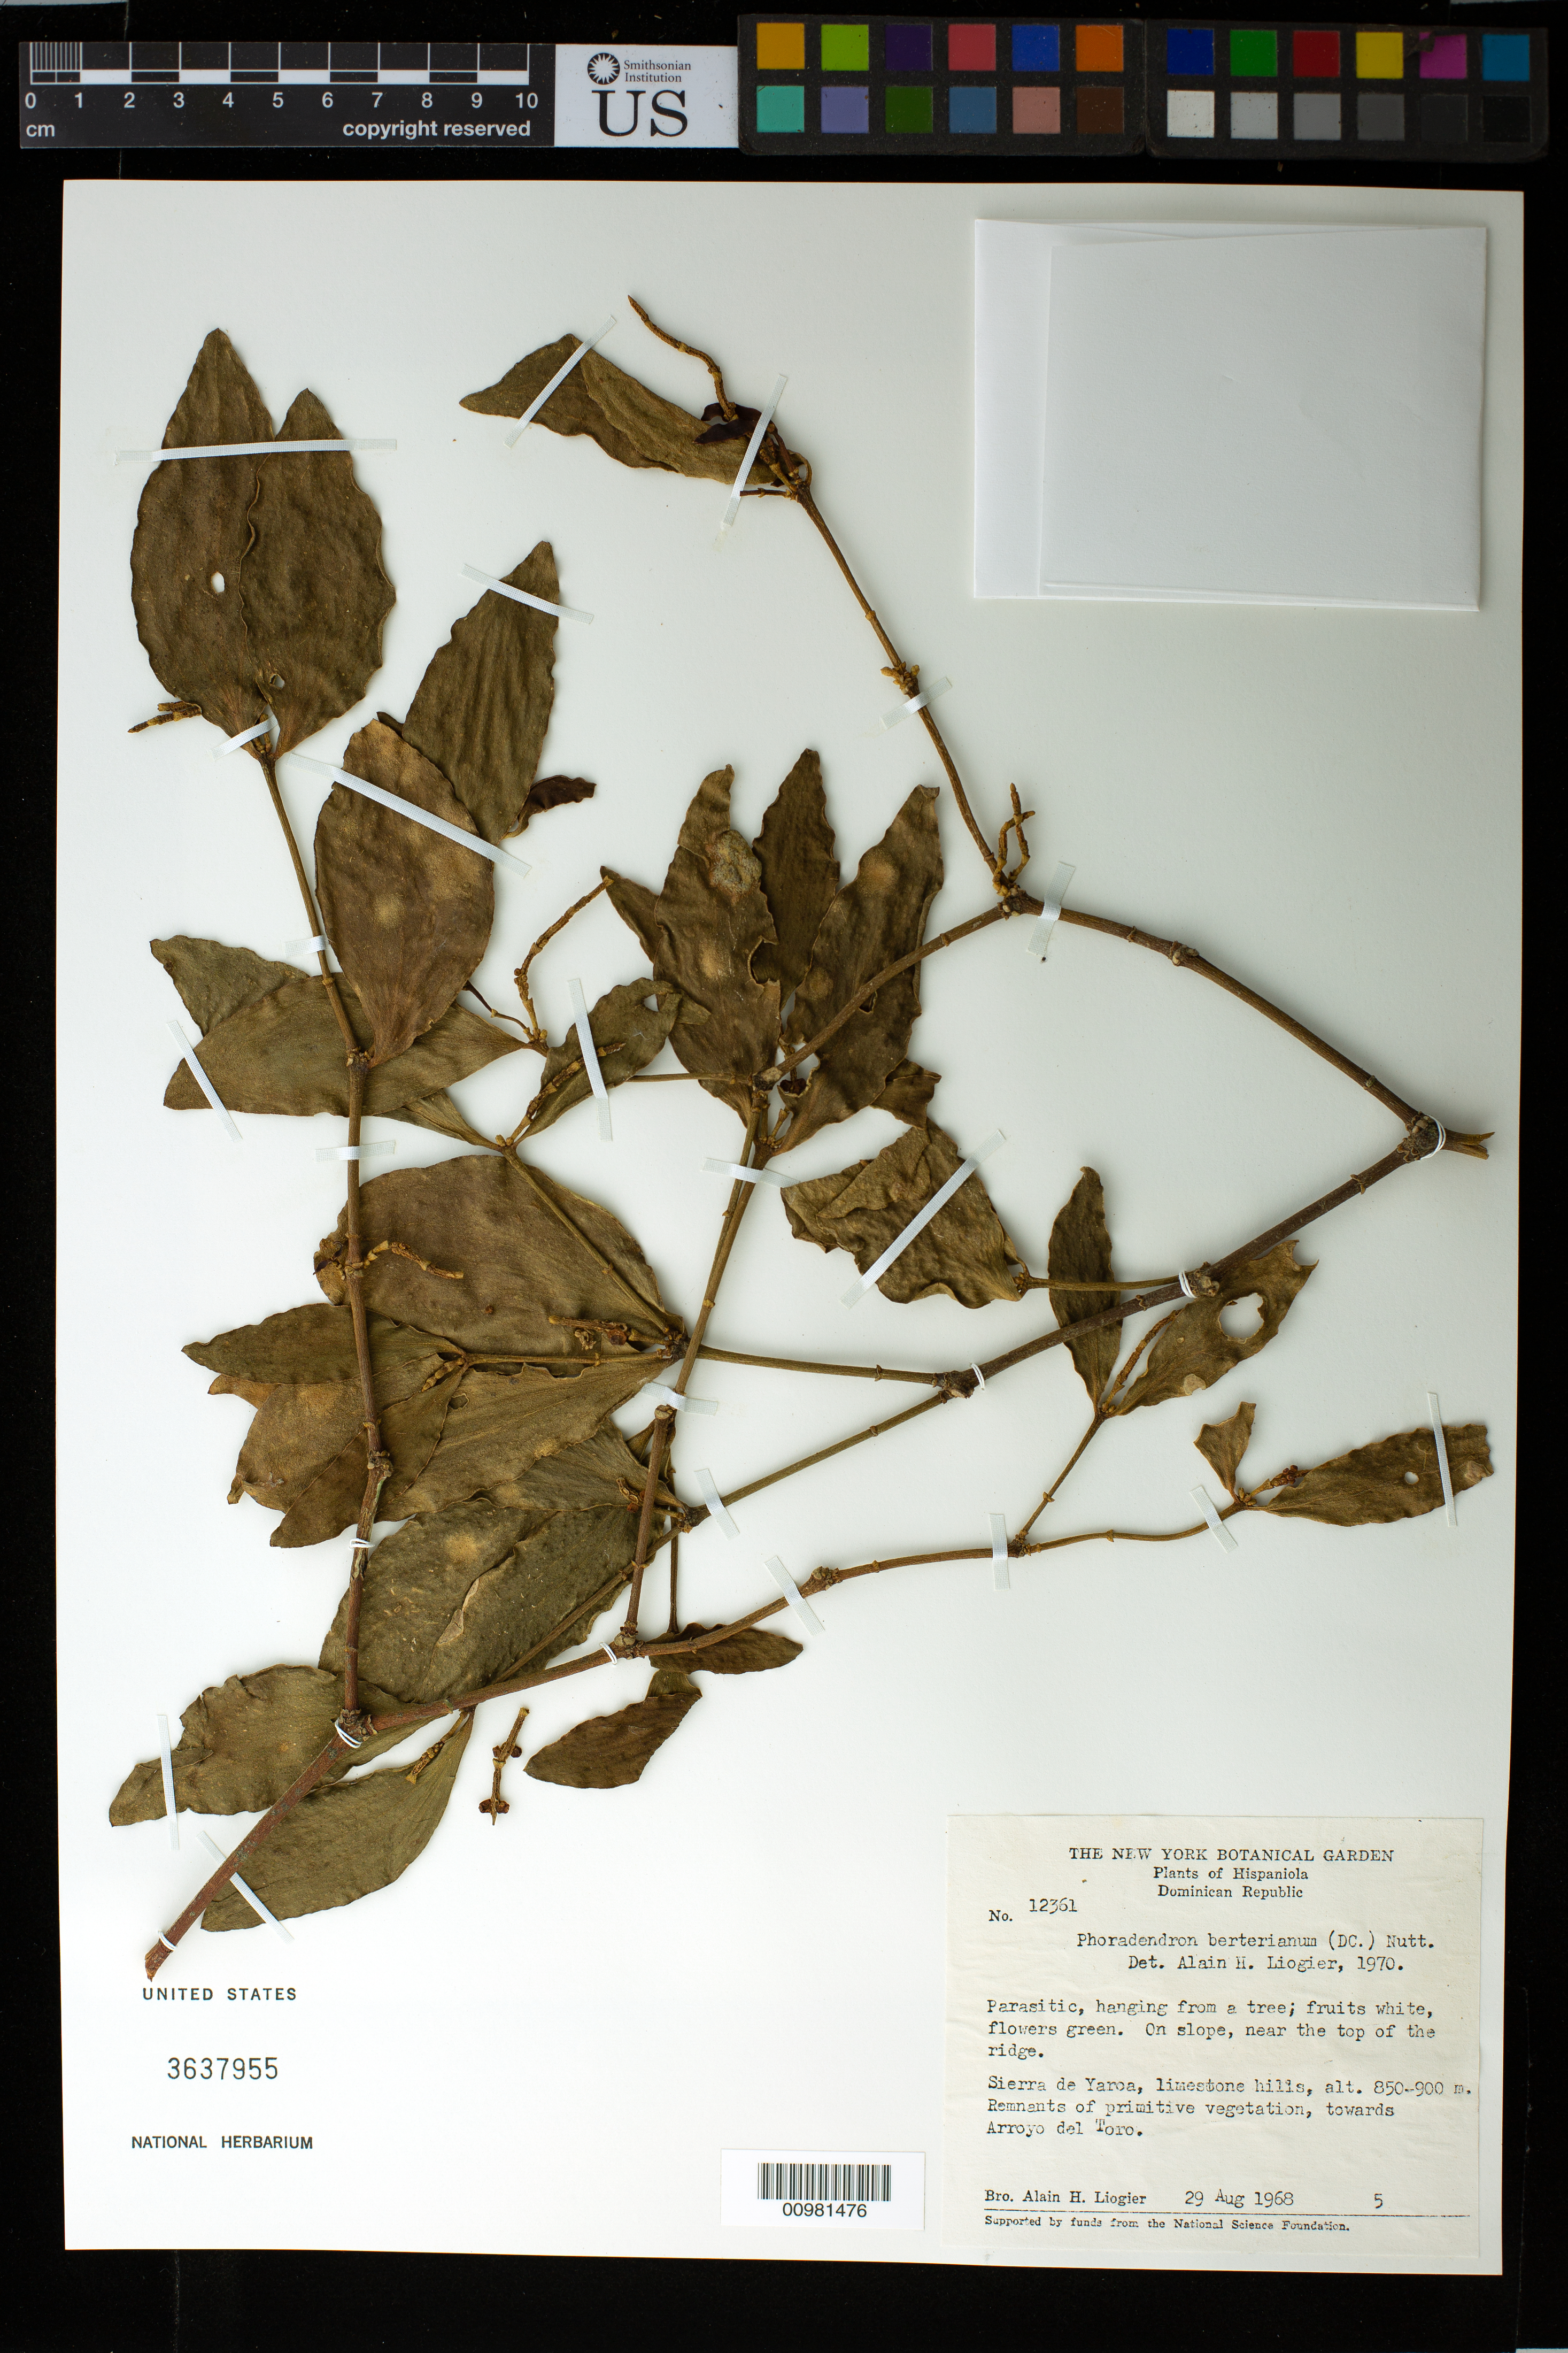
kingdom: Plantae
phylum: Tracheophyta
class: Magnoliopsida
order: Santalales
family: Viscaceae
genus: Phoradendron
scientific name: Phoradendron berteroanum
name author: (DC.) Nutt.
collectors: A. H. Liogier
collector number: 12361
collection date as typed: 29 Aug 1968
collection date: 1968-08-29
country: Dominican Republic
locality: Sierra de Yaroa, limestone hills, remnants of primitive vegetation, towards Arroyo del Toro.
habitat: On slope, near the top of the ridge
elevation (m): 850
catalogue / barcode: US 3637955